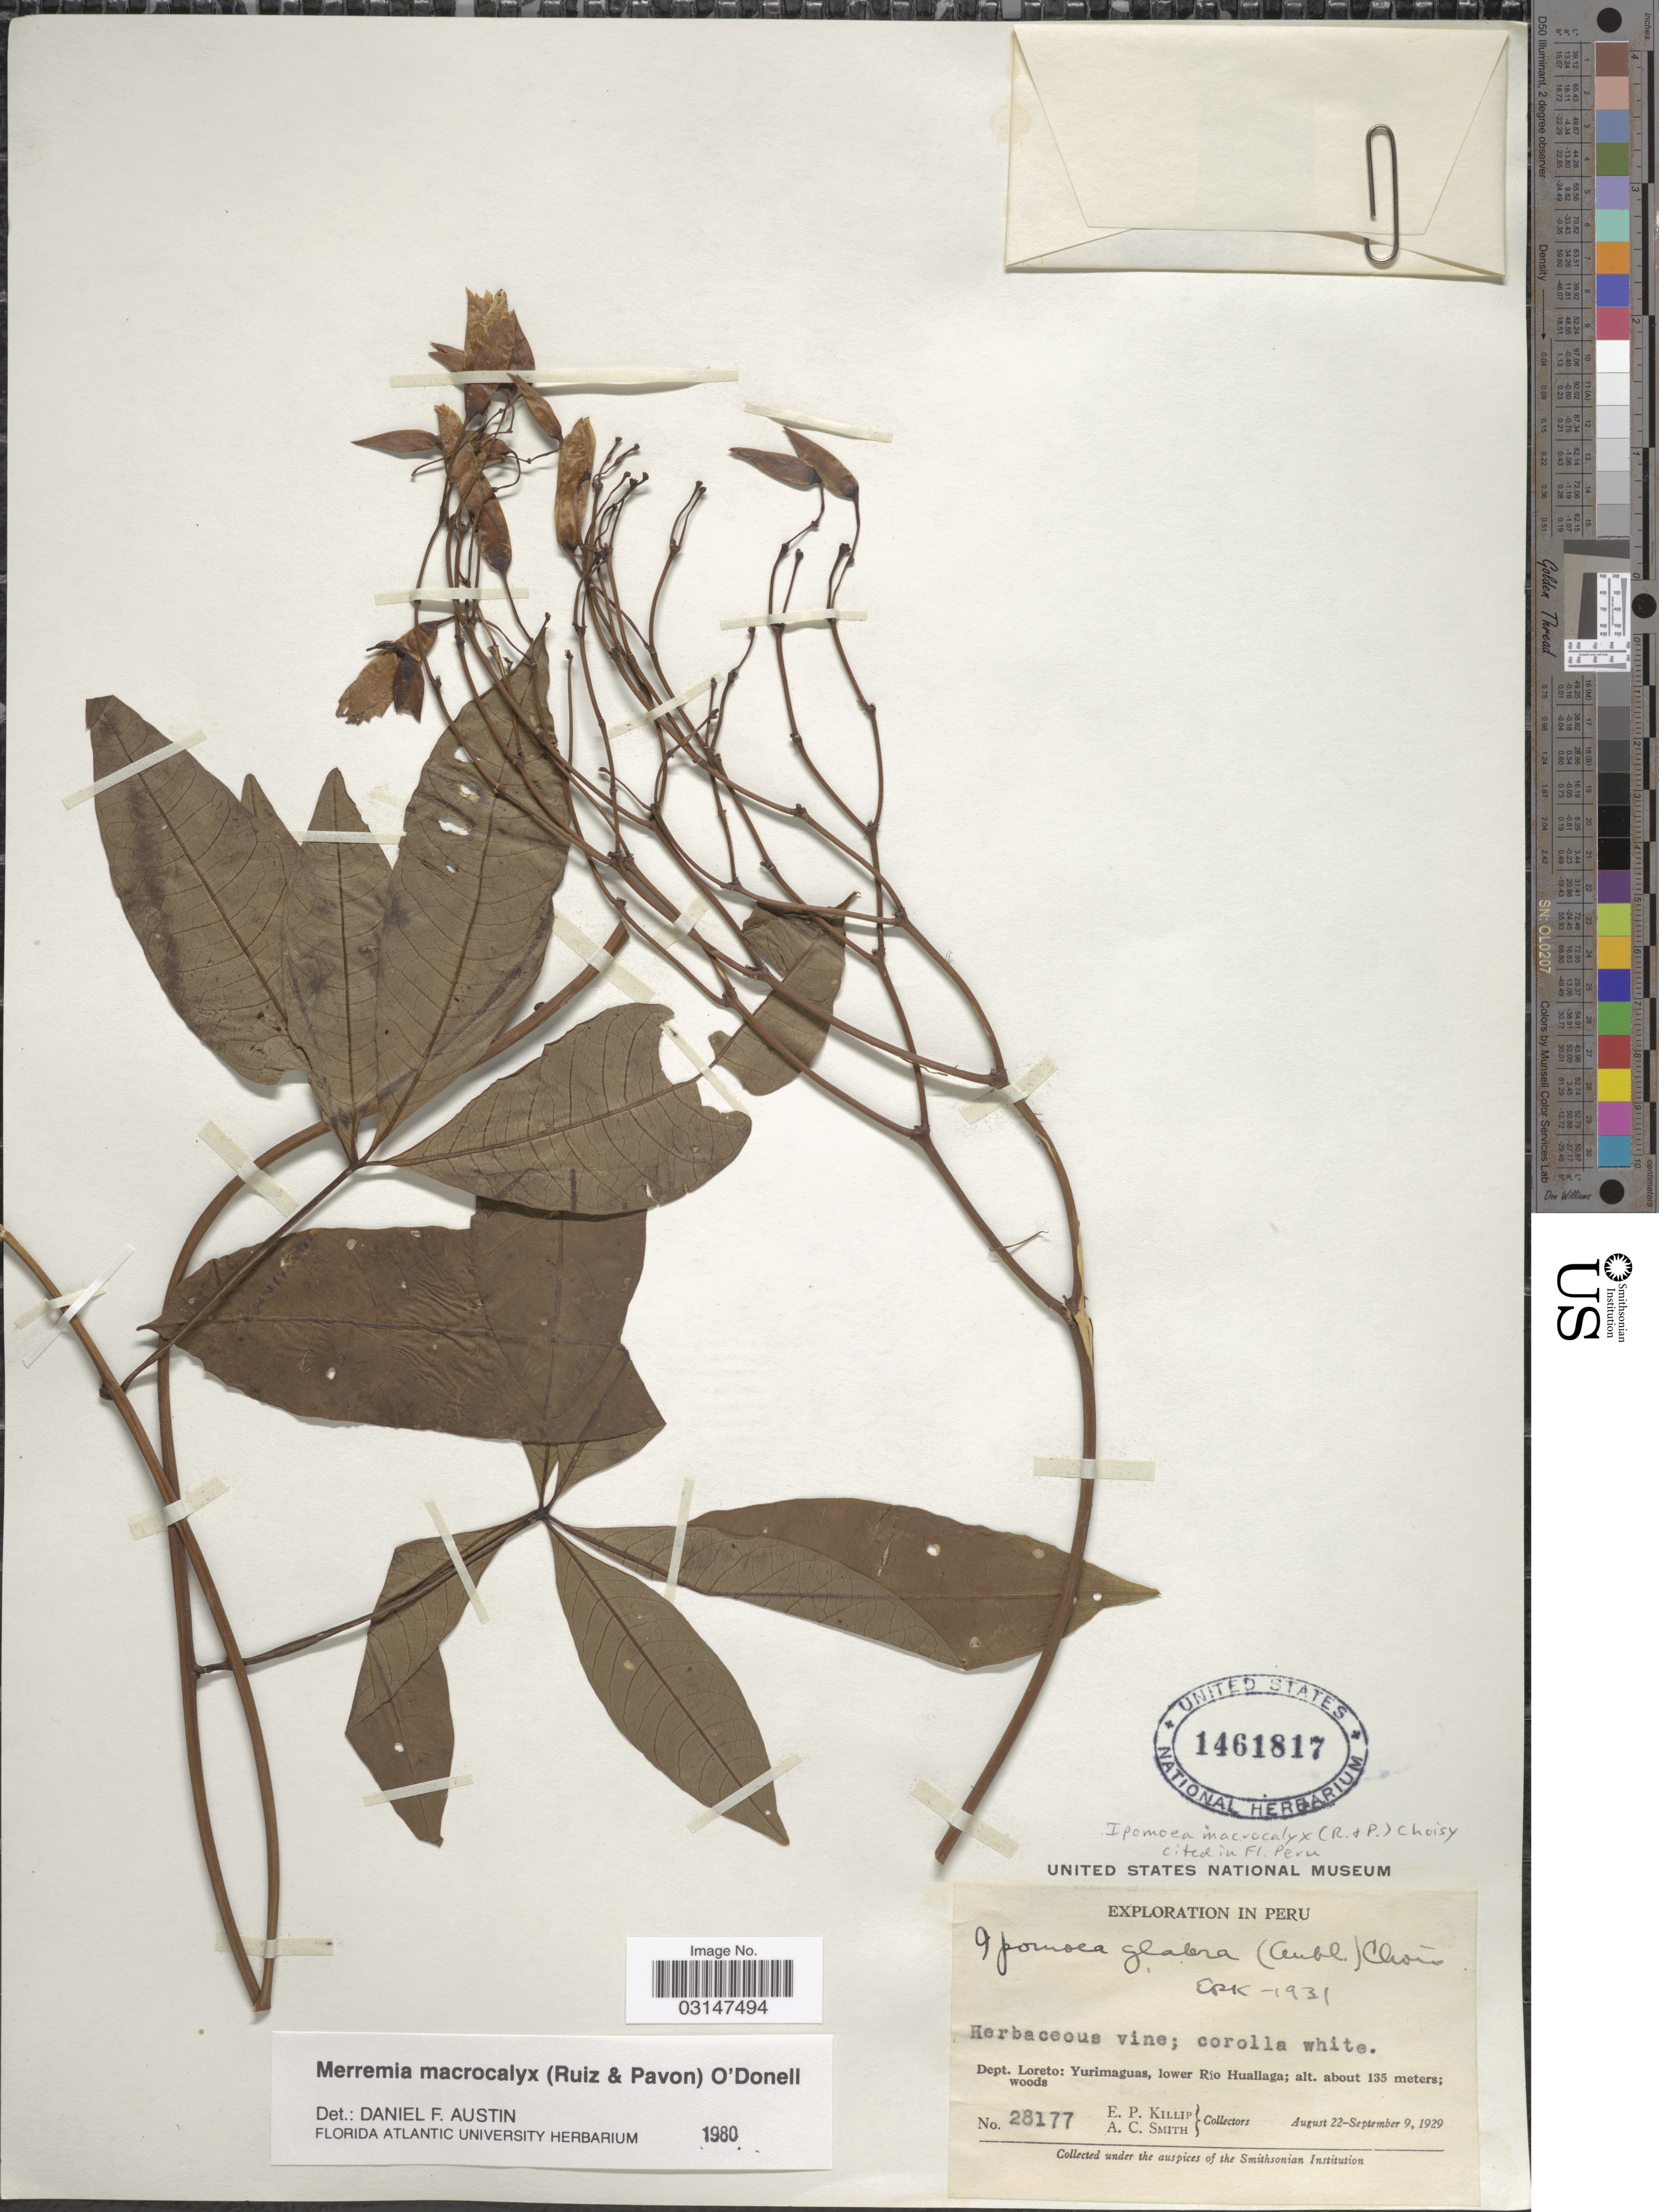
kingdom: Plantae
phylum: Tracheophyta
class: Magnoliopsida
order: Solanales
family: Convolvulaceae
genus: Distimake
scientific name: Distimake macrocalyx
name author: (Ruiz & Pav.) A. R. Simões & Staples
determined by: Strong, Mark T., (BOT), Smithsonian Institution - National Museum of Natural History (UNITED STATES)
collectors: E. P. Killip & A. C. Smith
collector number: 28177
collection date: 1929-08-22/1929-09-09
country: Peru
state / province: Loreto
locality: Dept. Loreto: Yurimaguas, lower Rio Huallaga.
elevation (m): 135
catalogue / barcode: US 1461817